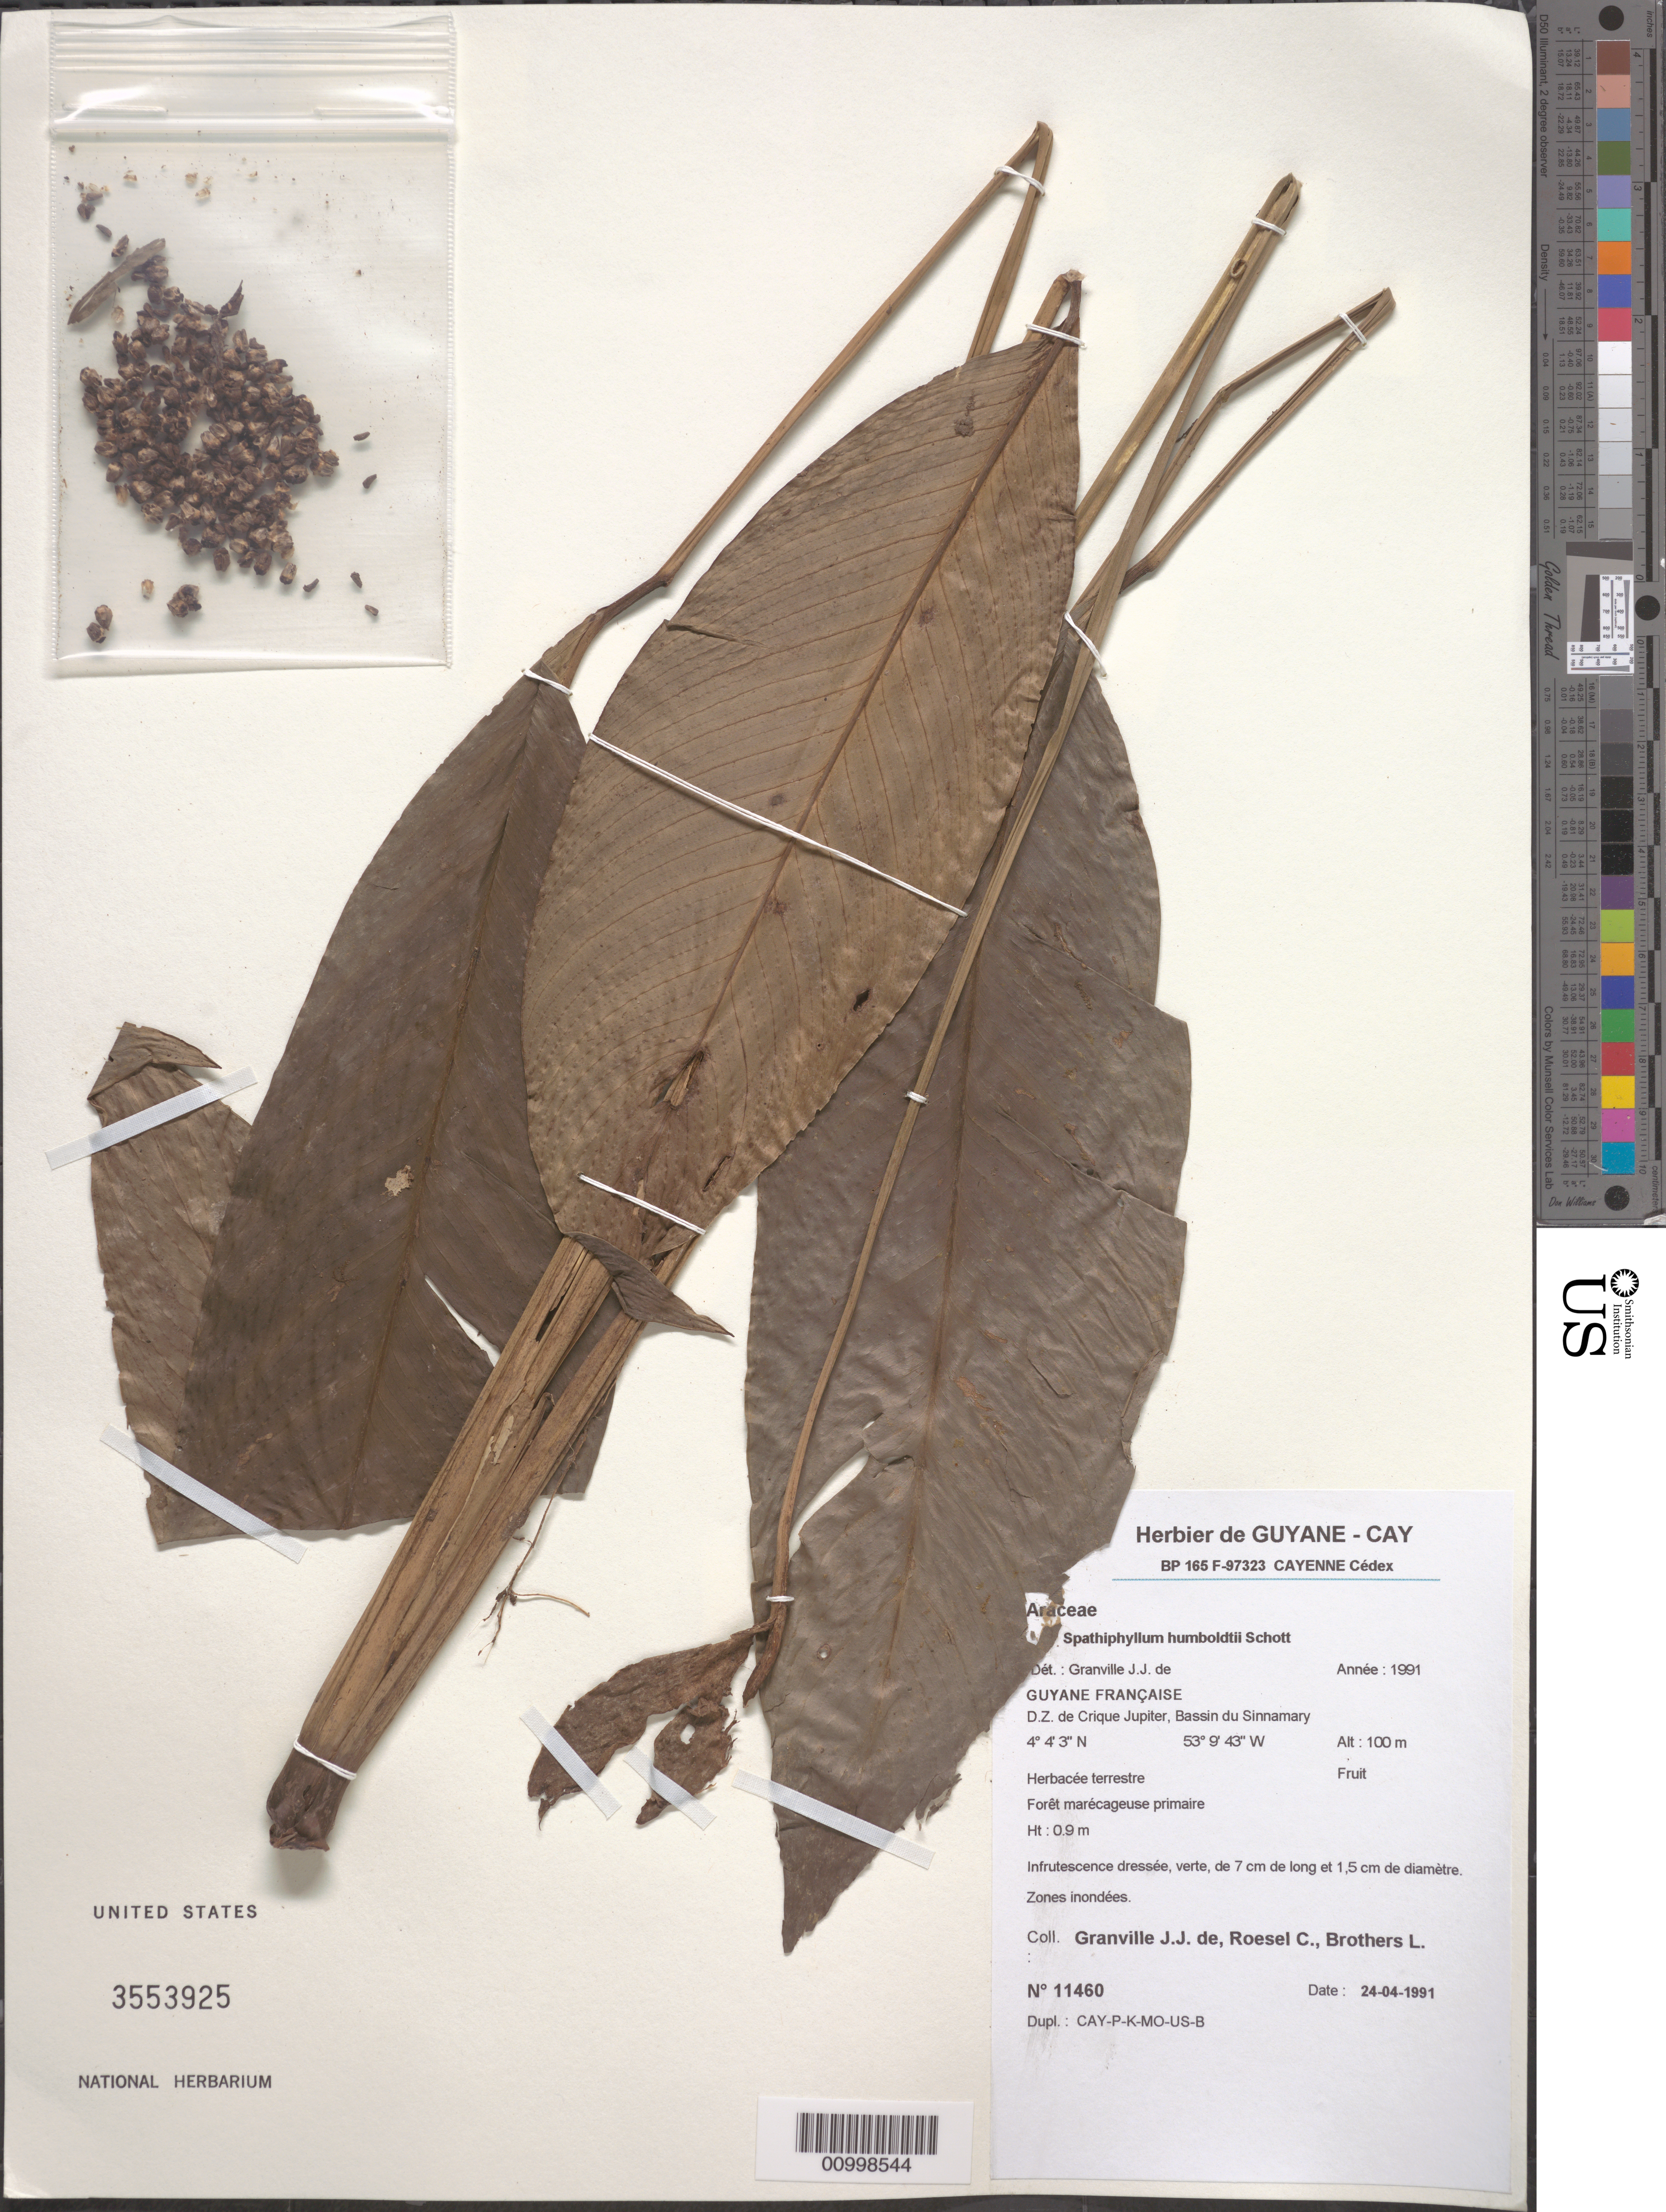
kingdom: Plantae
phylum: Tracheophyta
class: Liliopsida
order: Alismatales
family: Araceae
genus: Spathiphyllum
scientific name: Spathiphyllum humboldtii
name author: Schott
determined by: Granville, J. J. de, (CAY), Institut de Recherche pour le Developpement (IRD) (FRENCH GUIANA)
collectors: J.-J. de Granville, C. S. Roesel & L. Brothers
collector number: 11460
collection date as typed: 24-Apr-91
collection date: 1991-04-24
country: French Guiana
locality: D.Z. de Crique Jupiter, Bassin du Sinnamary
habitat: Foret marecageuse primaire, zones inondees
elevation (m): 100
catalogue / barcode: US 3553925